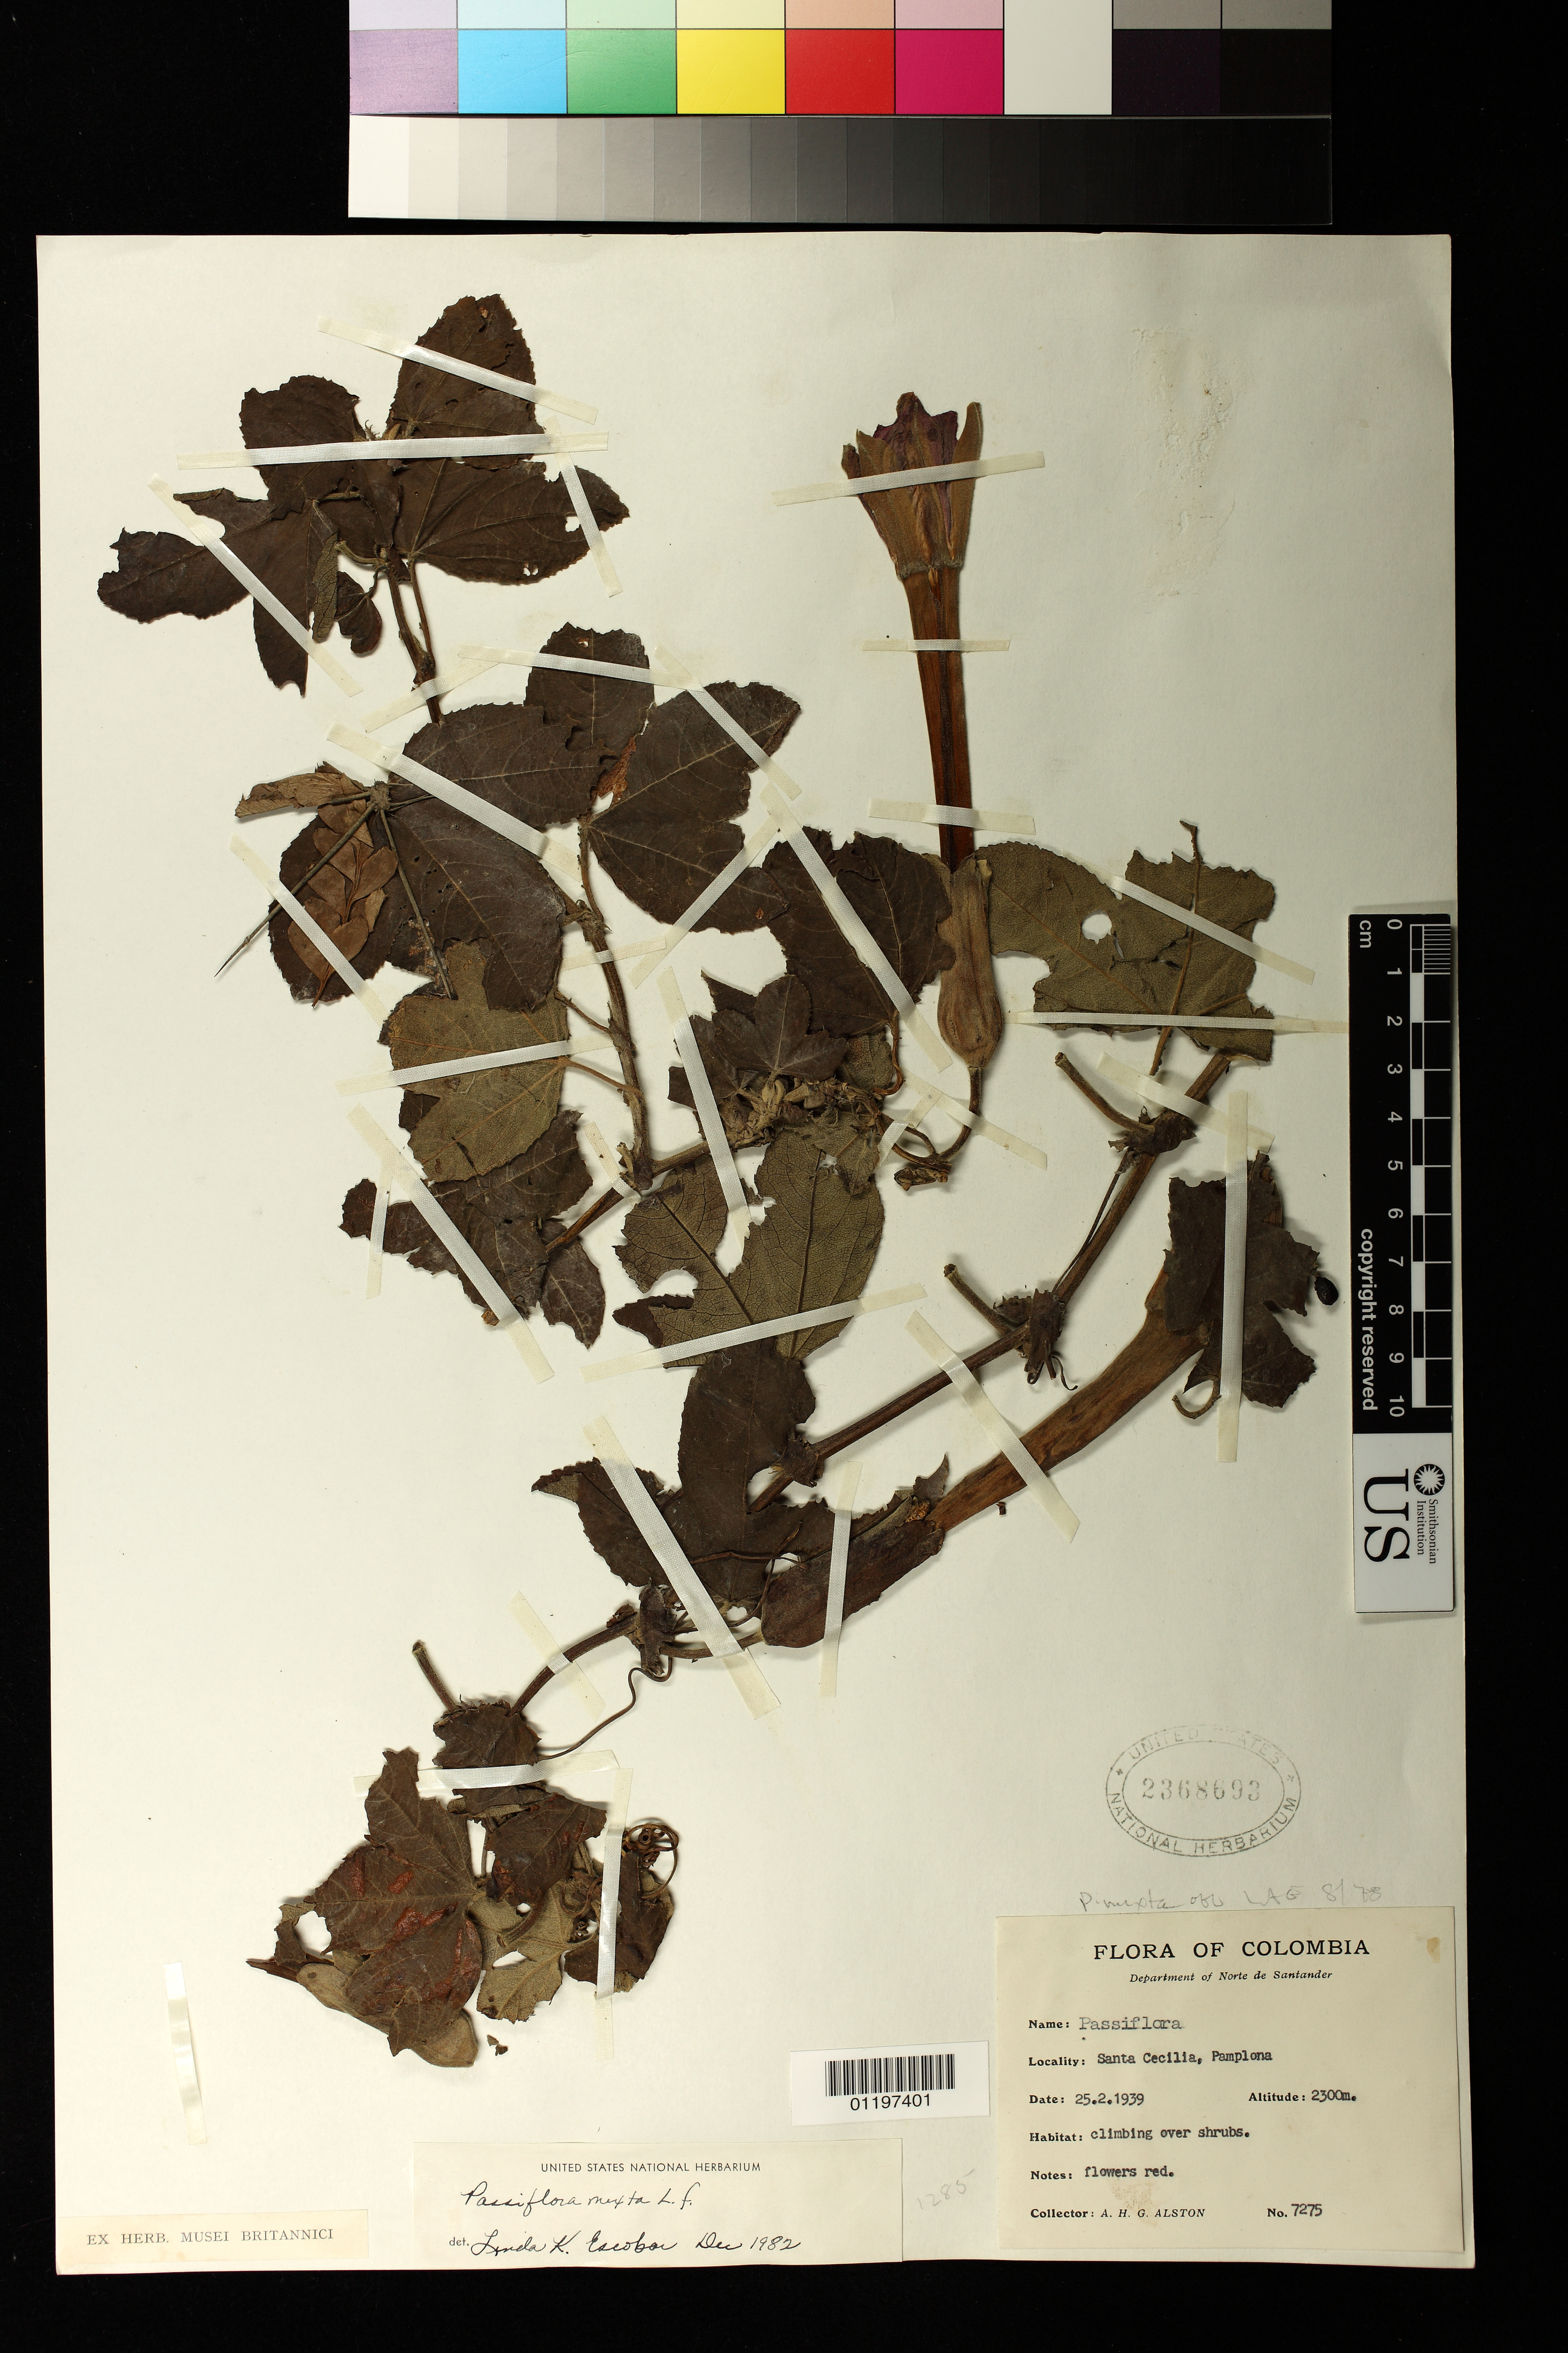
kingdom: Plantae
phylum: Tracheophyta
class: Magnoliopsida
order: Malpighiales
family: Passifloraceae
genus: Passiflora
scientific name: Passiflora mixta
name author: L. f.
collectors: A. H. Alston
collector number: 7275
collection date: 1939-02-25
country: Colombia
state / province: Norte de Santander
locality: Santa Cecilia, Pamplona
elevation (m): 2300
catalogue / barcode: US 2368693